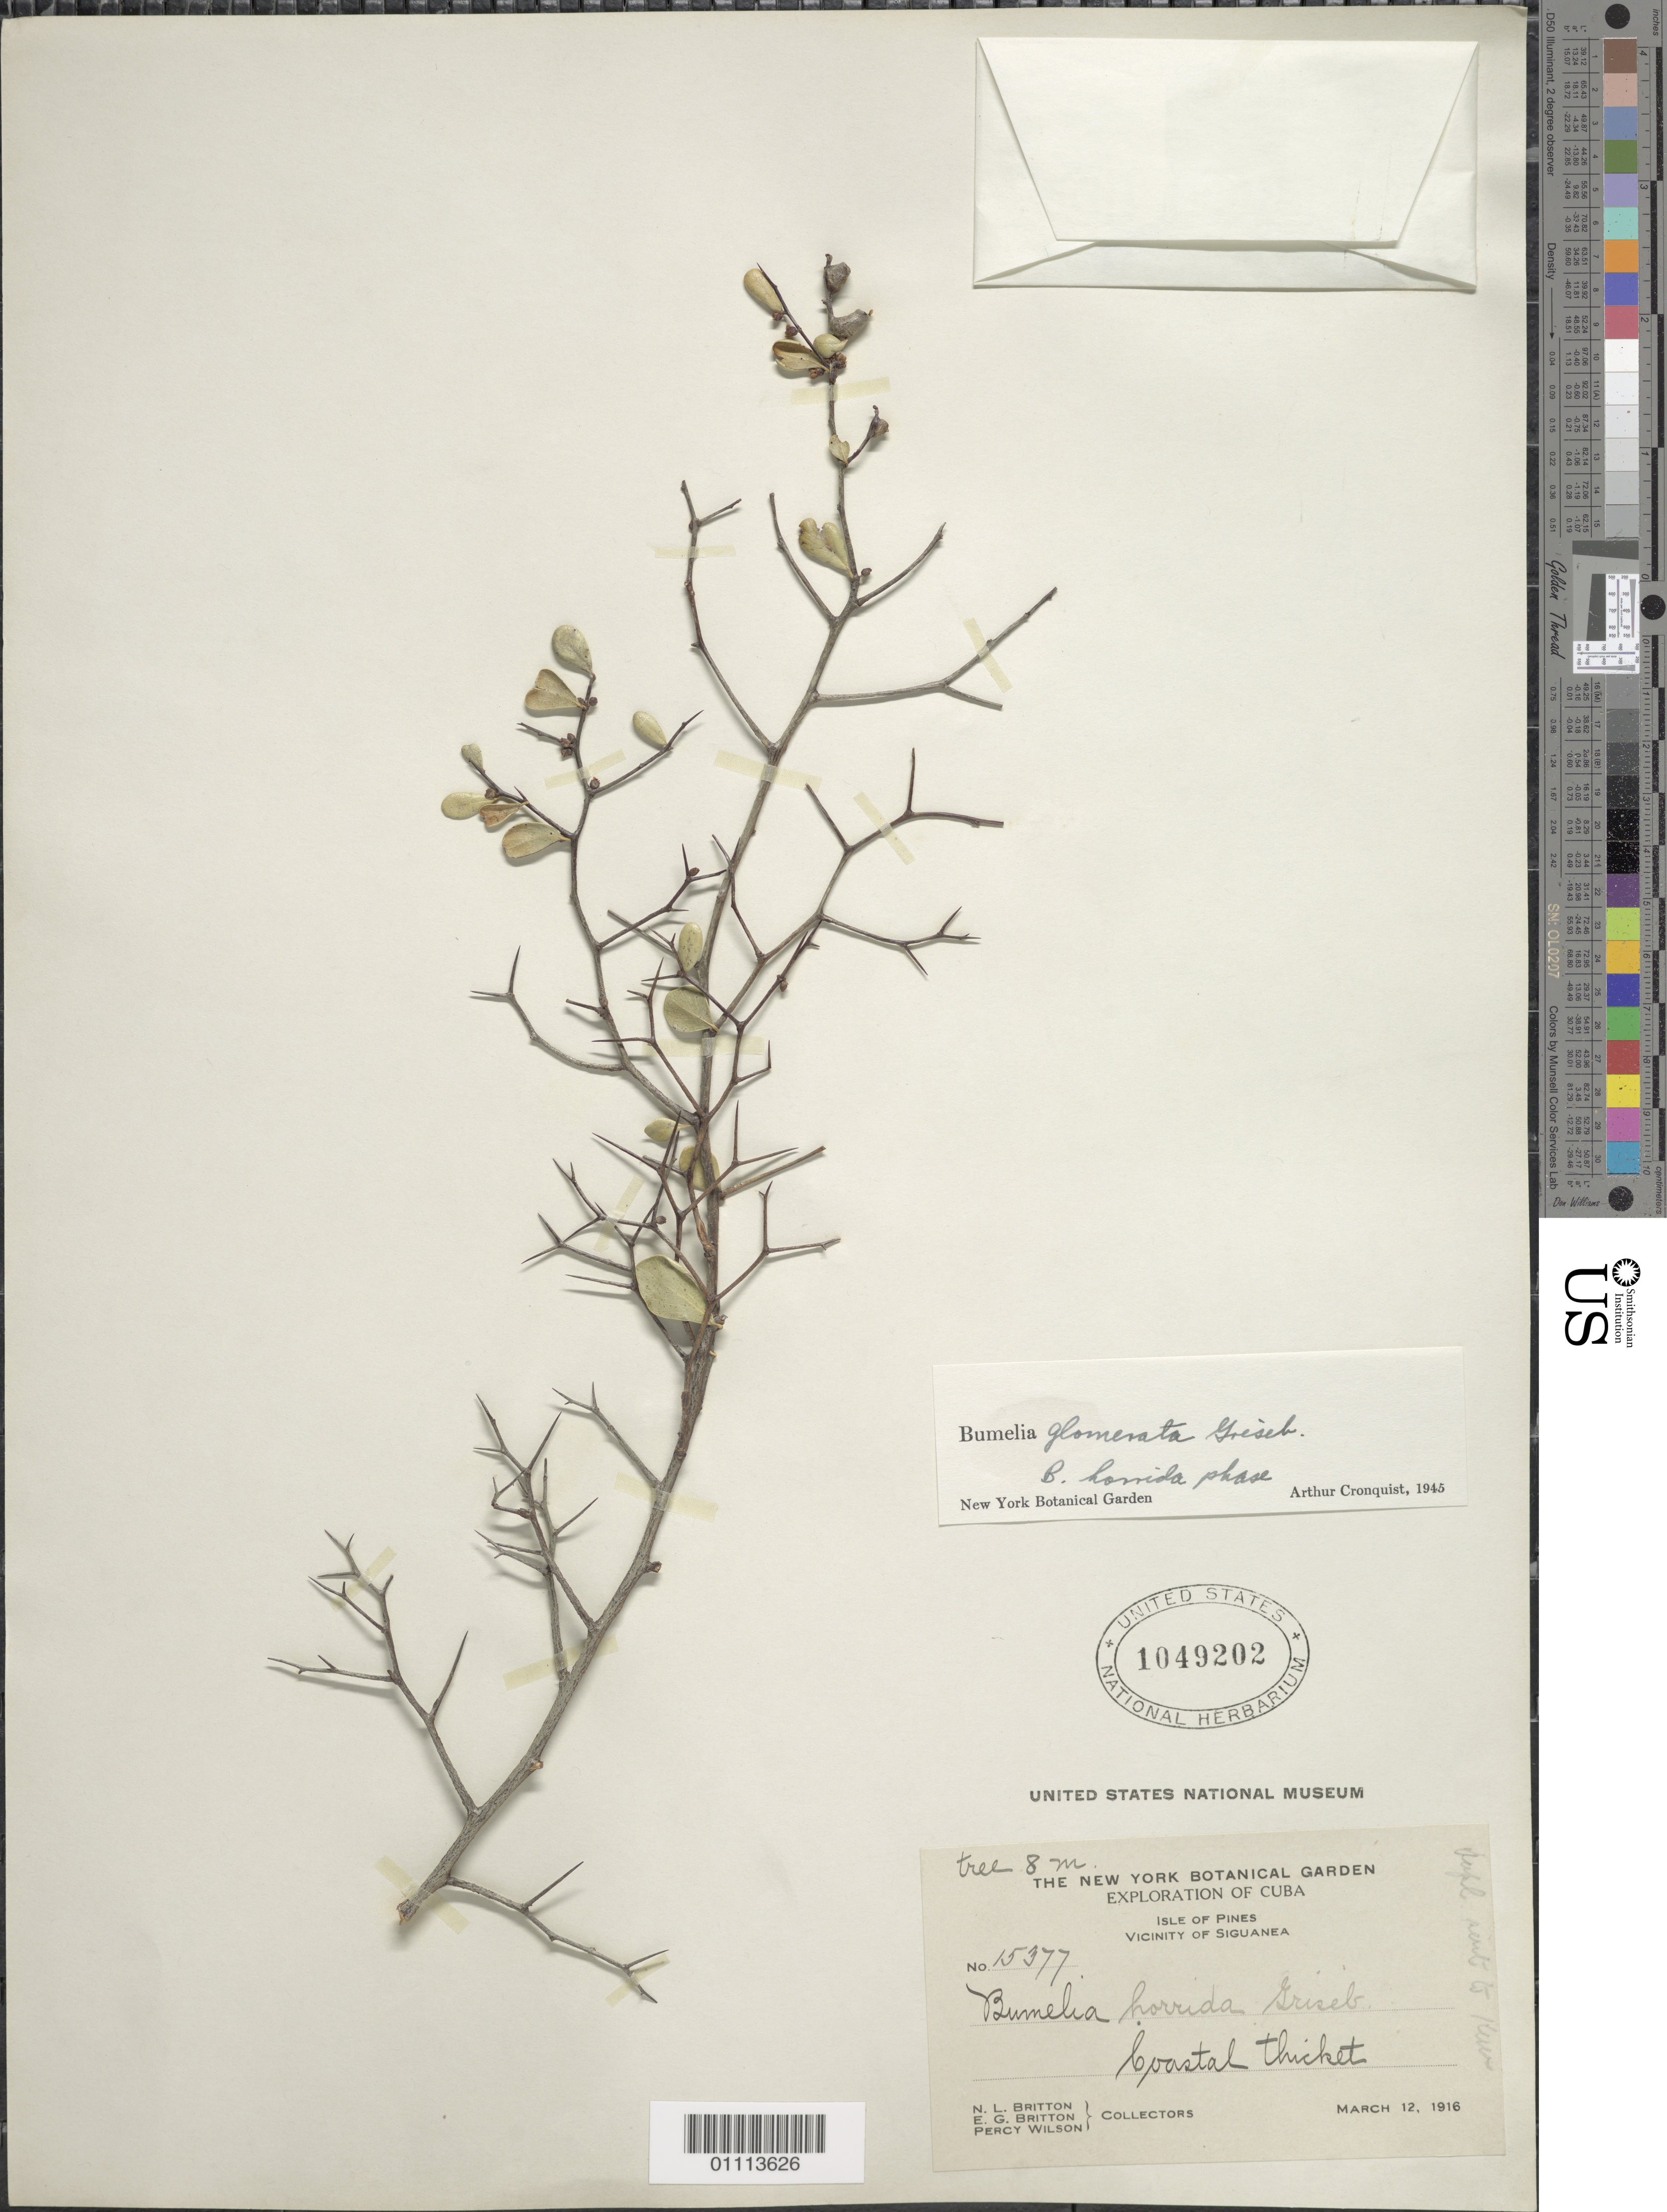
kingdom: Plantae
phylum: Tracheophyta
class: Magnoliopsida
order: Ericales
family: Sapotaceae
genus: Sideroxylon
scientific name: Sideroxylon horridum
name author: (Griseb.) T.D. Penn.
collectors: N. Britton, E. G. Britton & P. Wilson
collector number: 15377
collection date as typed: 12 Mar 1916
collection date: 1916-03-12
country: Cuba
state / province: Isla de La Juventud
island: Isla de la Juventud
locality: Vicinity of Siguanea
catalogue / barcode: US 1049202